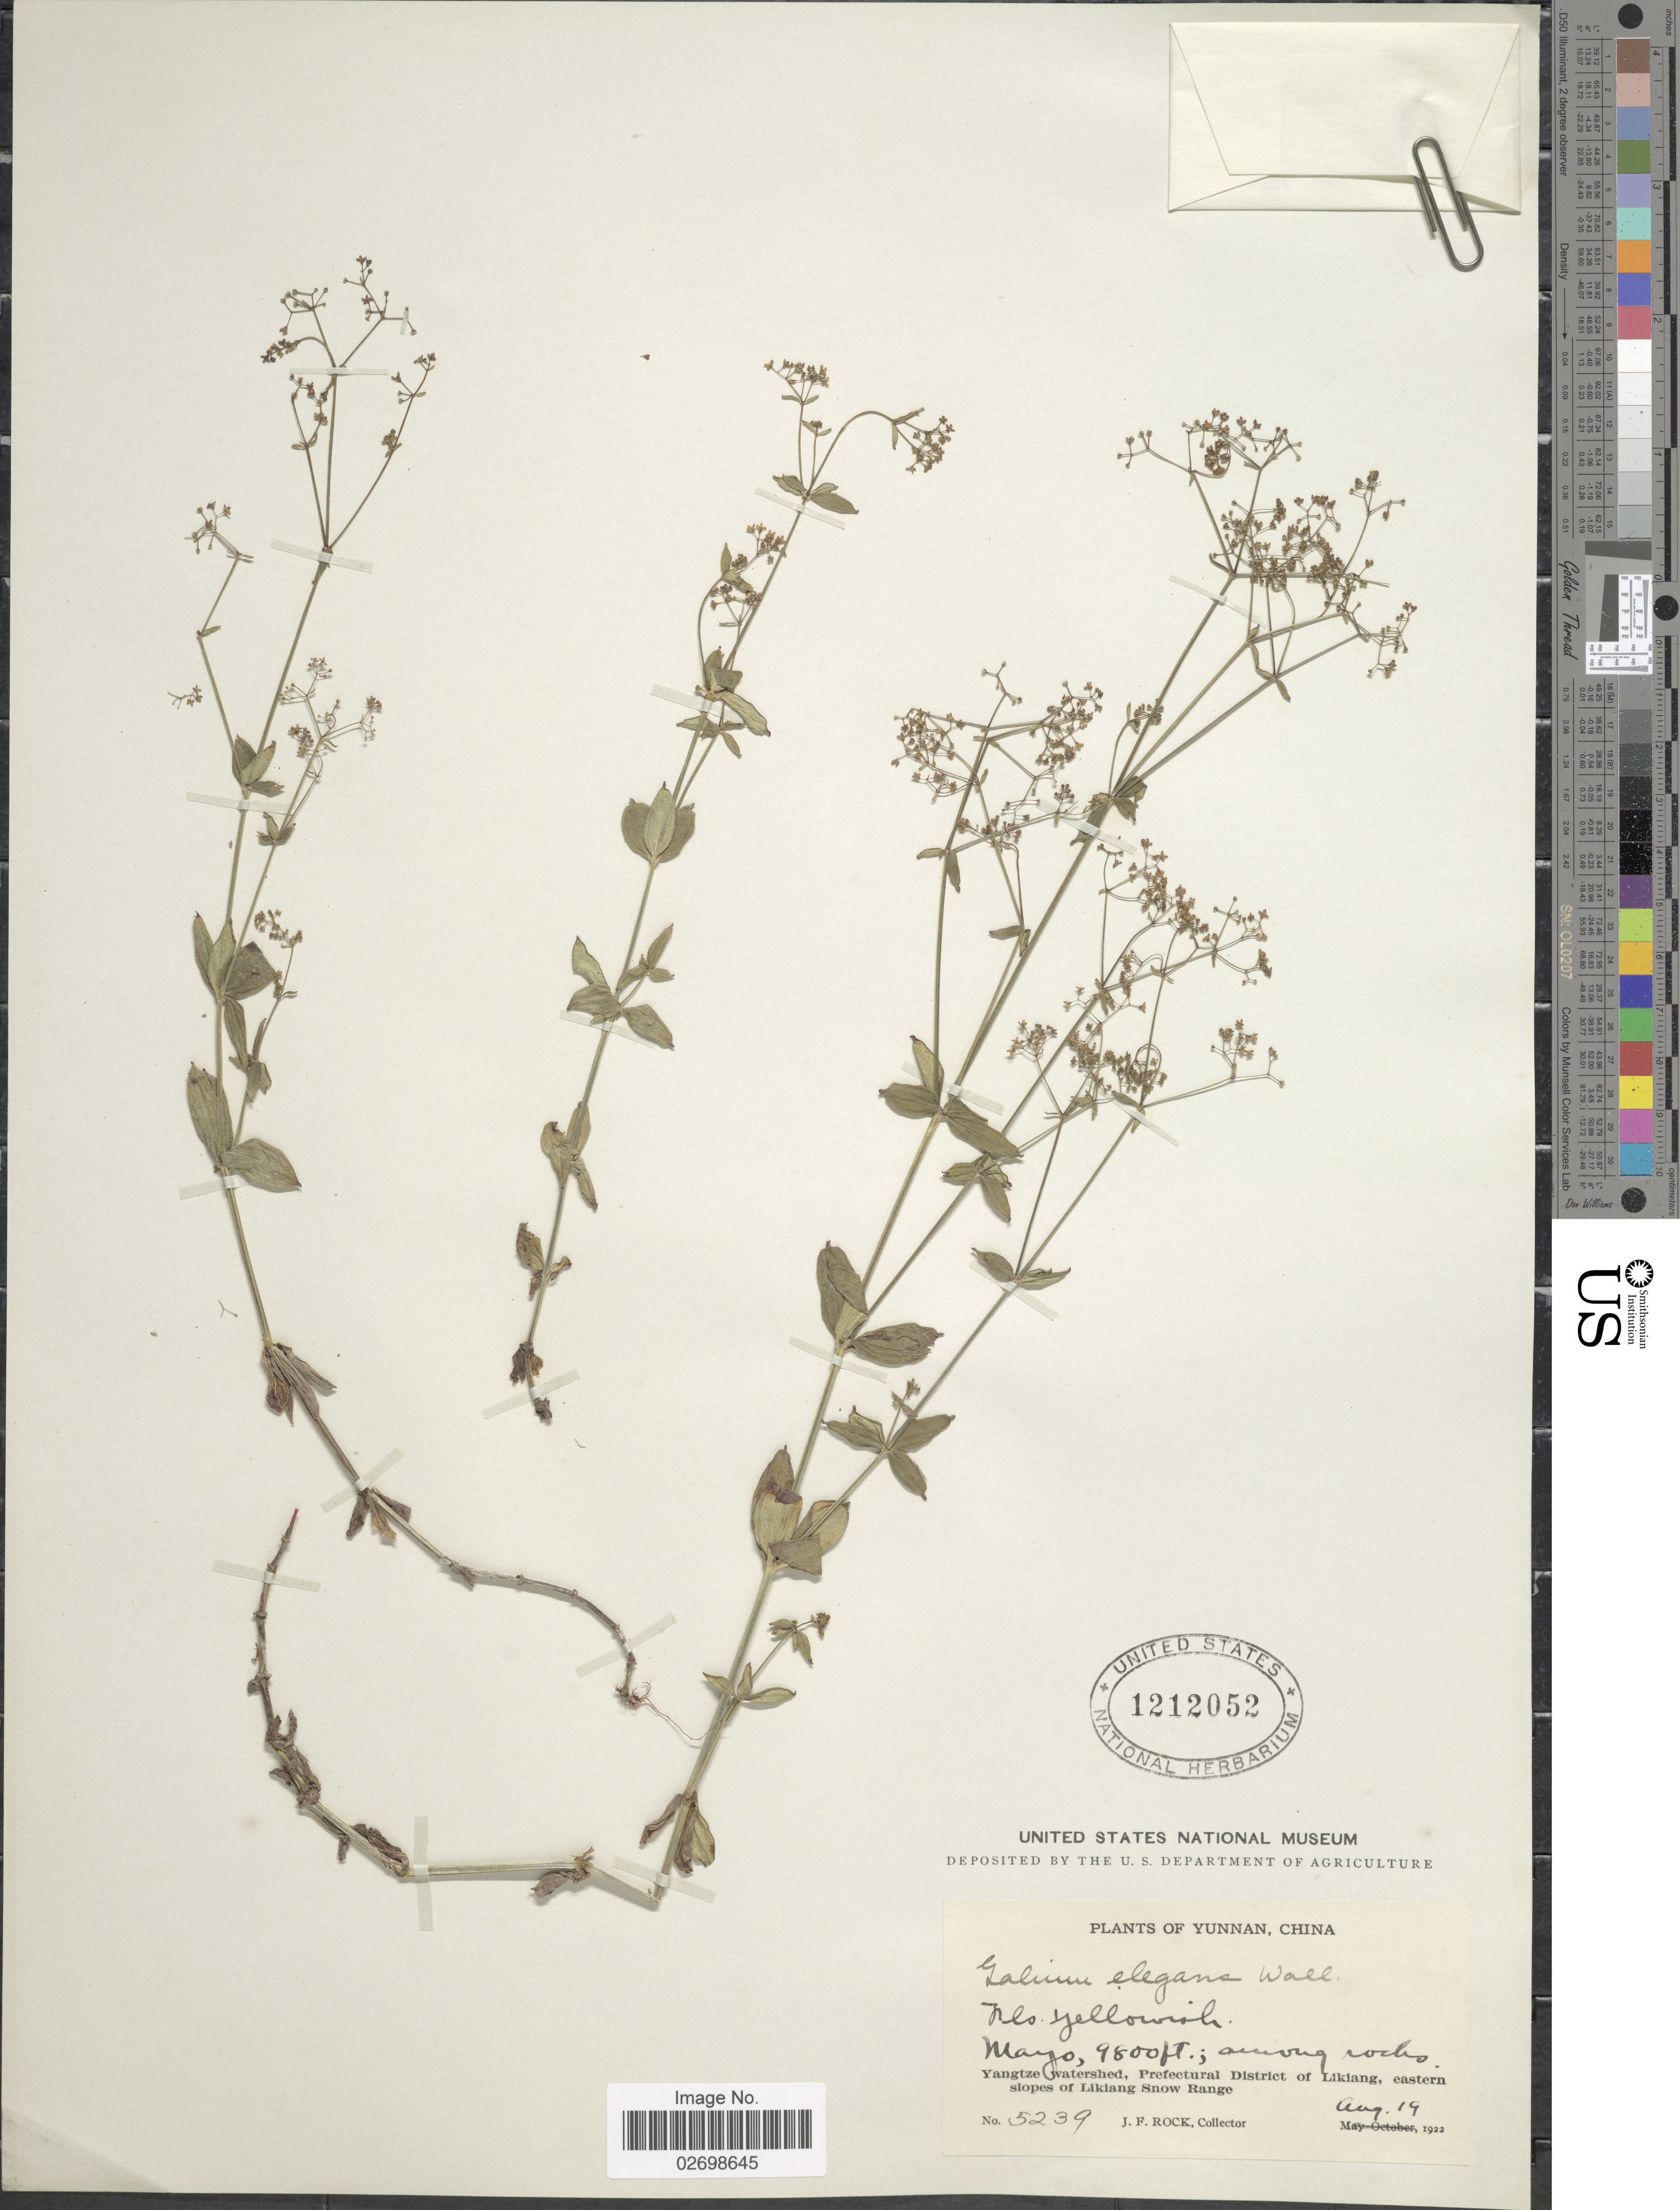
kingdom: Plantae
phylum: Tracheophyta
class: Magnoliopsida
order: Gentianales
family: Rubiaceae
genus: Galium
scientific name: Galium elegans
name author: Wall.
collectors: J. F. Rock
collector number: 5239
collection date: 1922-08-19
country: China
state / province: Yunnan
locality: Yunnan, China, Mayo, Yangtze watershed, Prefectural District of Likiang, eastern slopes of Likiang Snow Range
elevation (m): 2987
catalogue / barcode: US 1212052